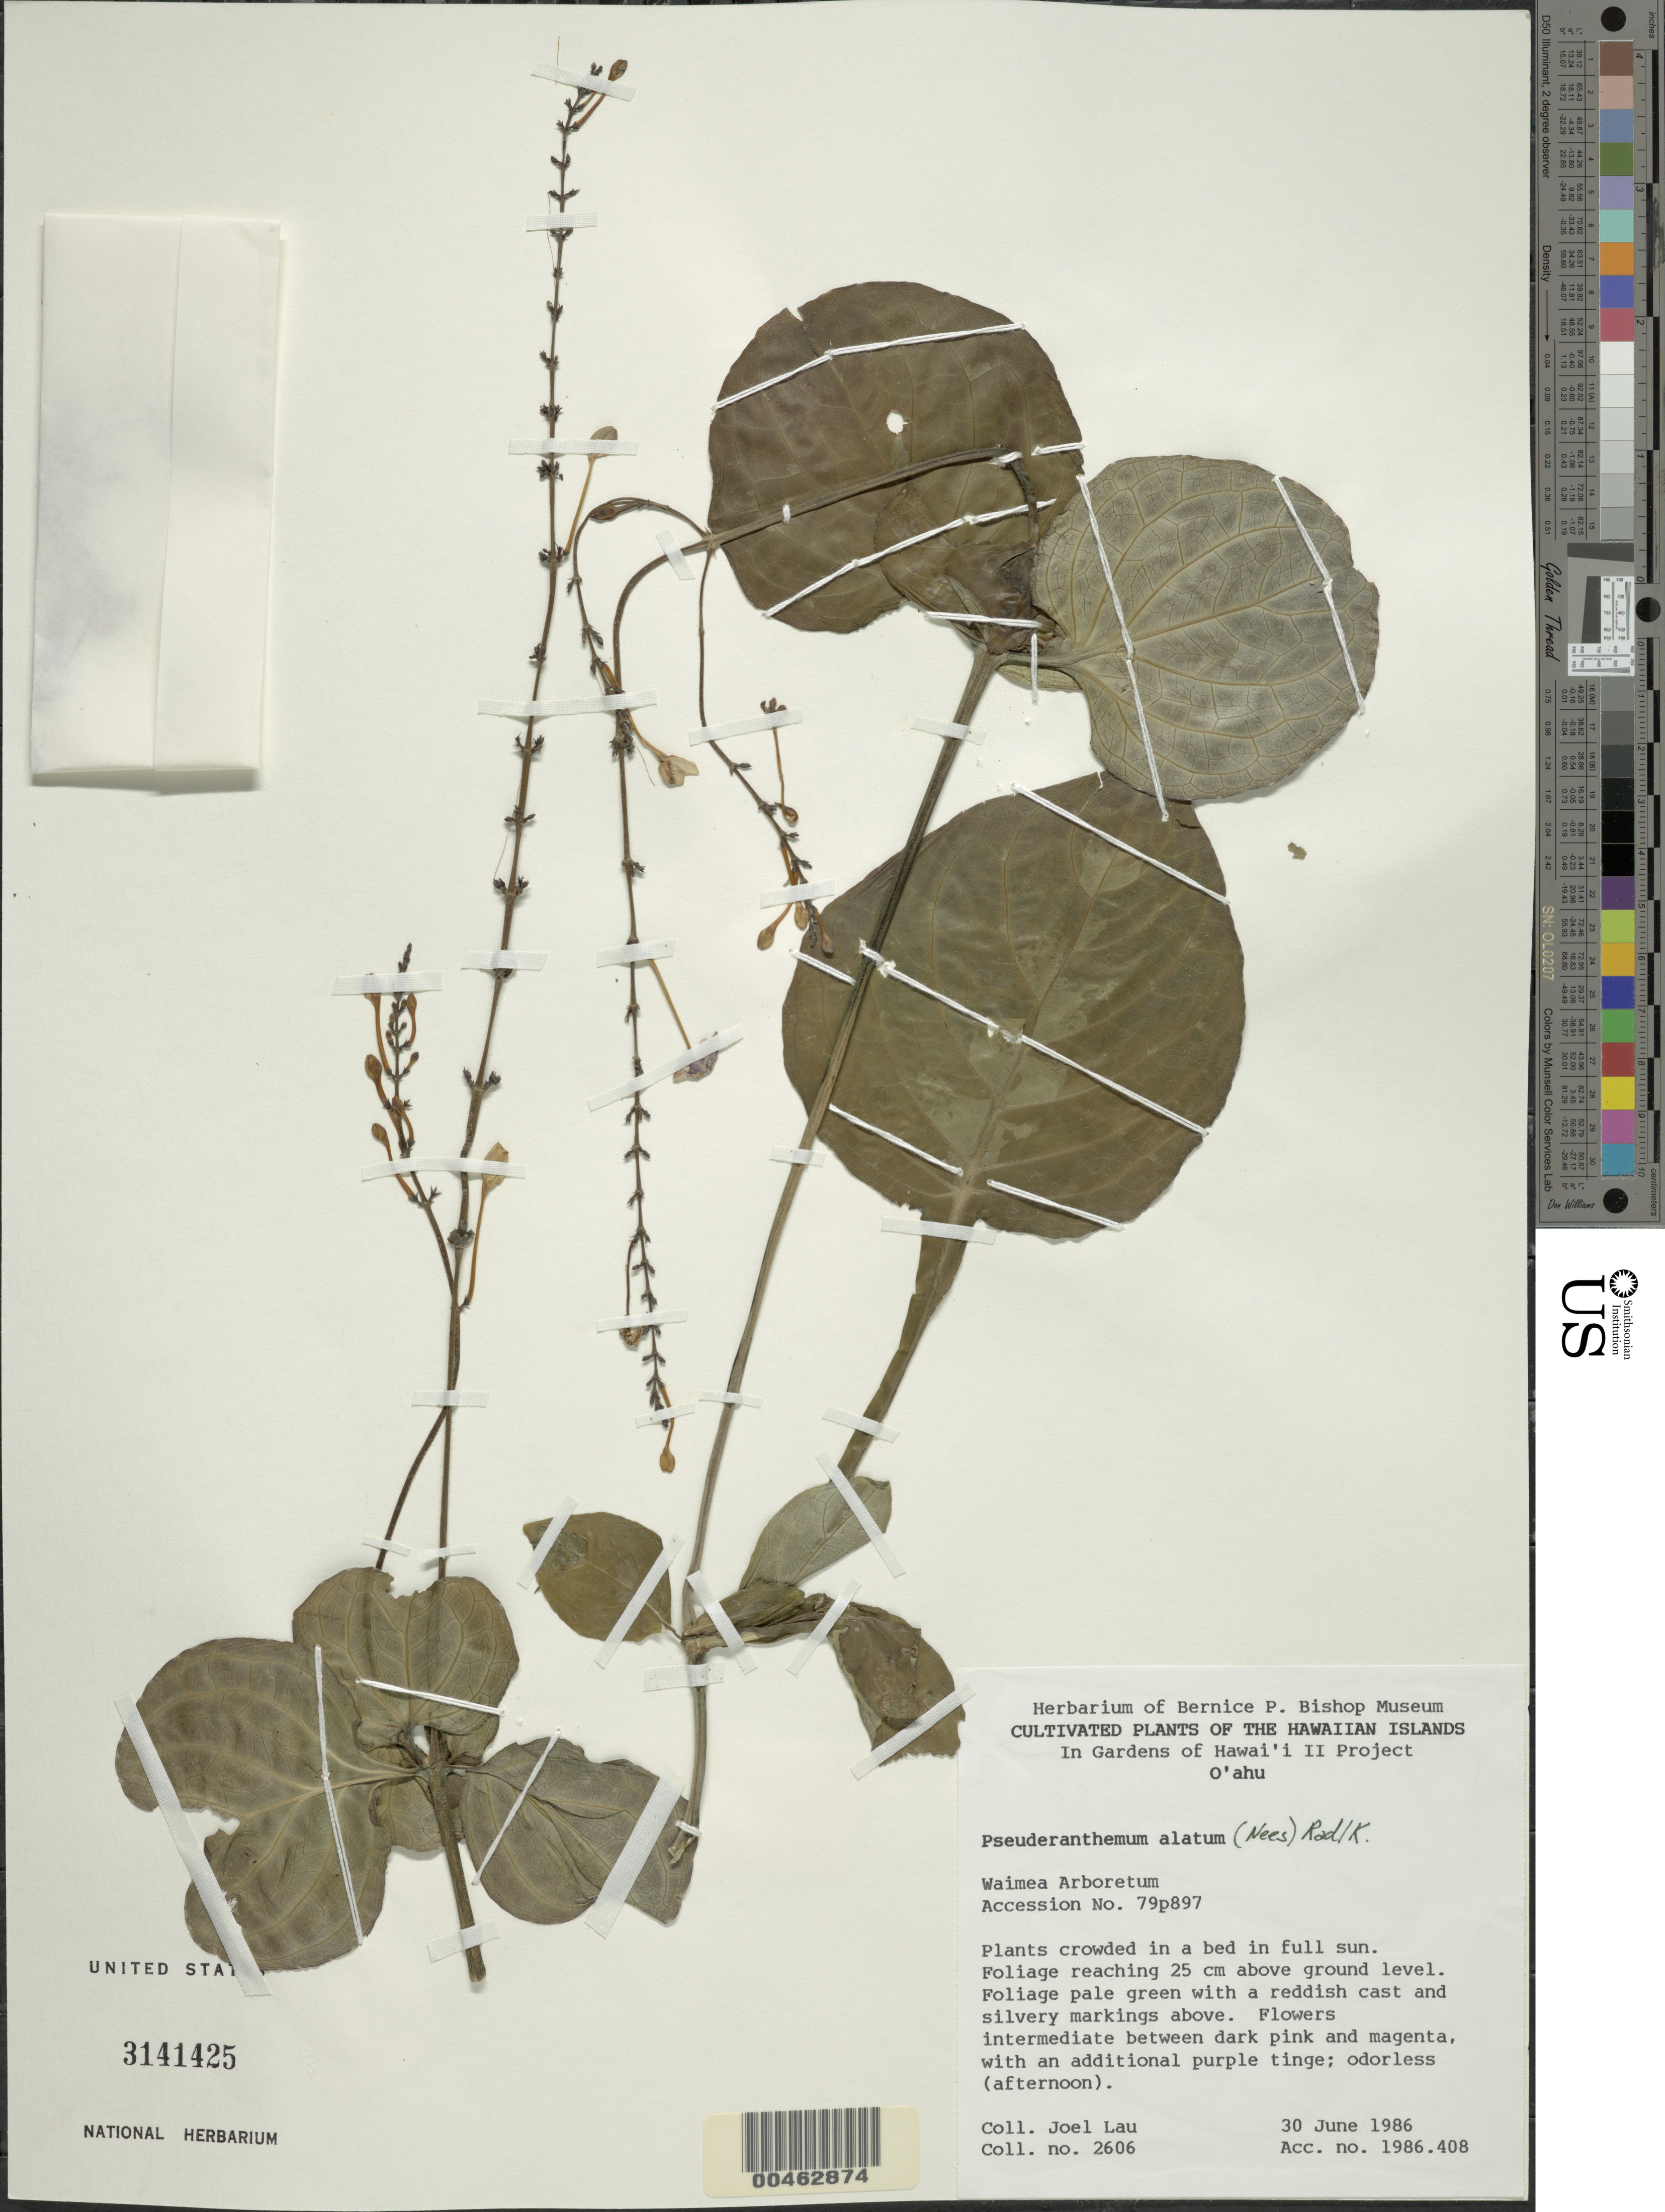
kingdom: Plantae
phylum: Tracheophyta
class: Magnoliopsida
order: Lamiales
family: Acanthaceae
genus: Pseuderanthemum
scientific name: Pseuderanthemum alatum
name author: (Nees) M.R. Almeida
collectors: J. Lau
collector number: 2606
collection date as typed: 30 Jun 1986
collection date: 1986-06-30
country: United States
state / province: Hawaii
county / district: Kauai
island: Kaua'i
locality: Waimea Arboretum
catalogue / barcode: US 3141425